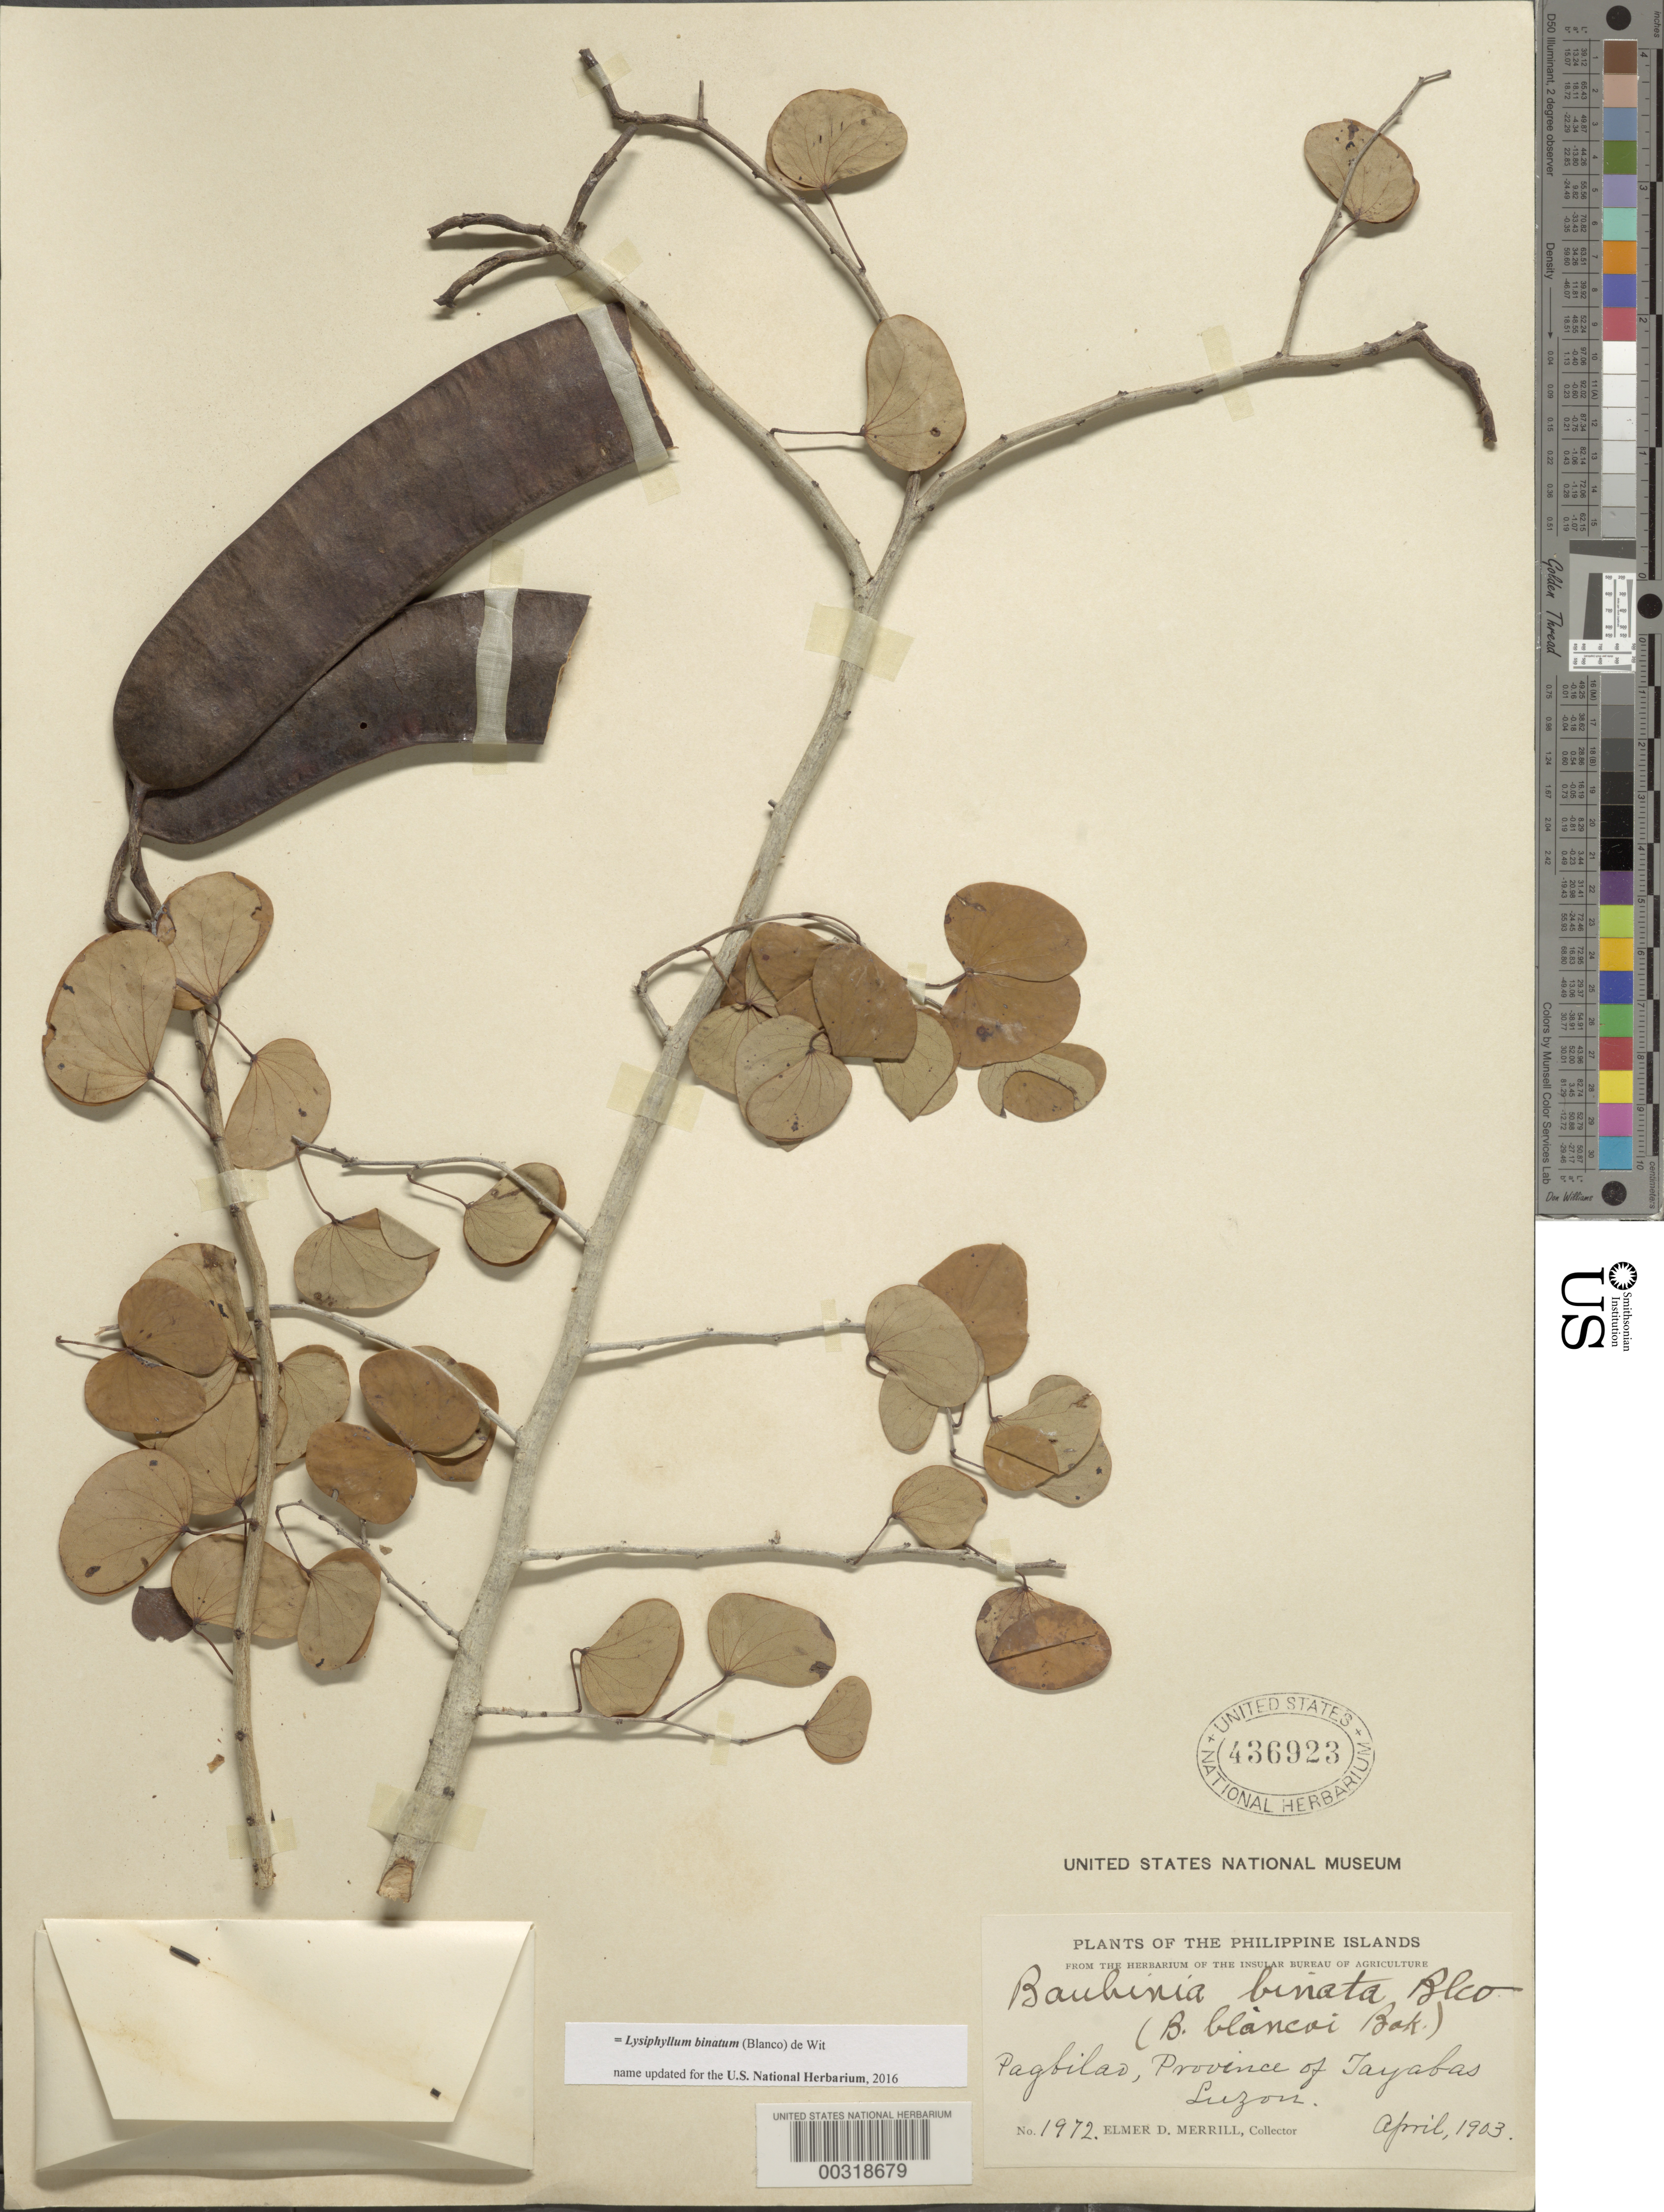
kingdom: Plantae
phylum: Tracheophyta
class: Magnoliopsida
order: Fabales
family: Fabaceae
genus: Tessmannia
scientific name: Tessmannia dewildemaniana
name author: Harms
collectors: E. D. Merrill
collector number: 1972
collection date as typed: Apr 1903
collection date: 1903-04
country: Philippines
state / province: Calabarzon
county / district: Quezon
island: Luzon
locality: Pagbilao, tayabas prov. [= quezon province]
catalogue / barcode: US 436923